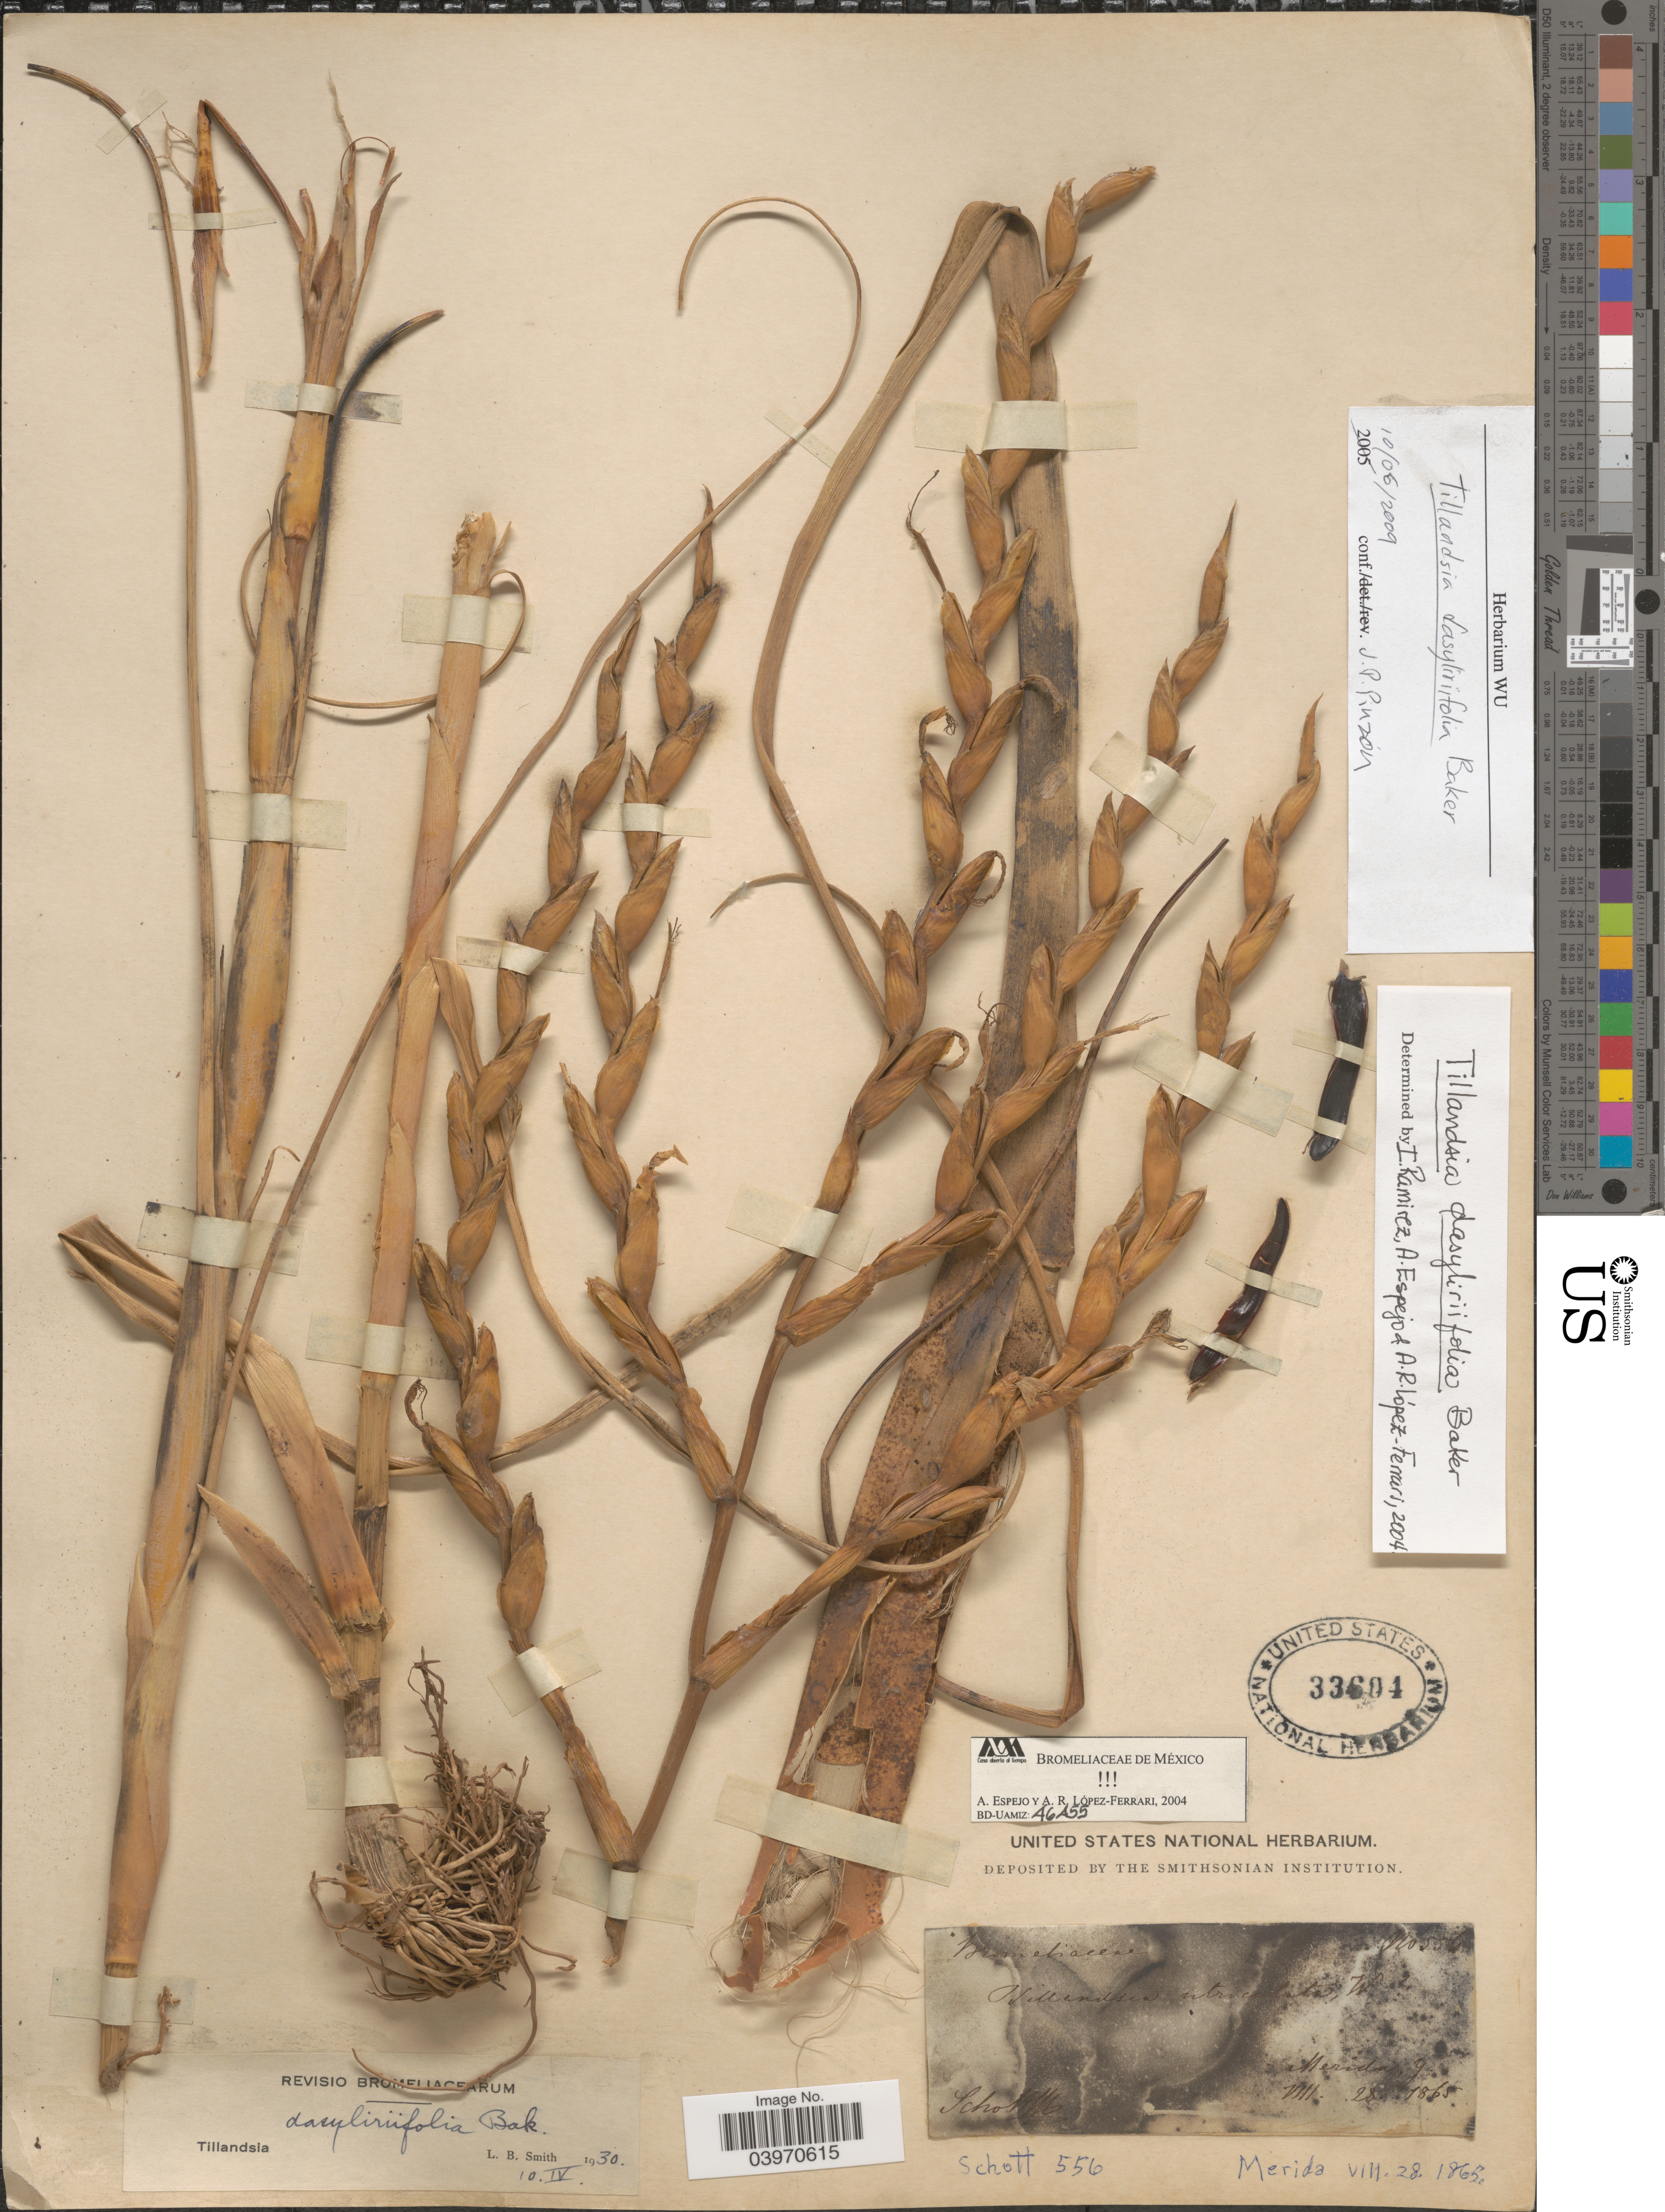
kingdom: Plantae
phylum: Tracheophyta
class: Liliopsida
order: Poales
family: Bromeliaceae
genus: Tillandsia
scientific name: Tillandsia dasyliriifolia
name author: Baker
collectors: Schott, --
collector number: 556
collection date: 1865-08-28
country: Venezuela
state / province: Merida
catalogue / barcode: US 33604